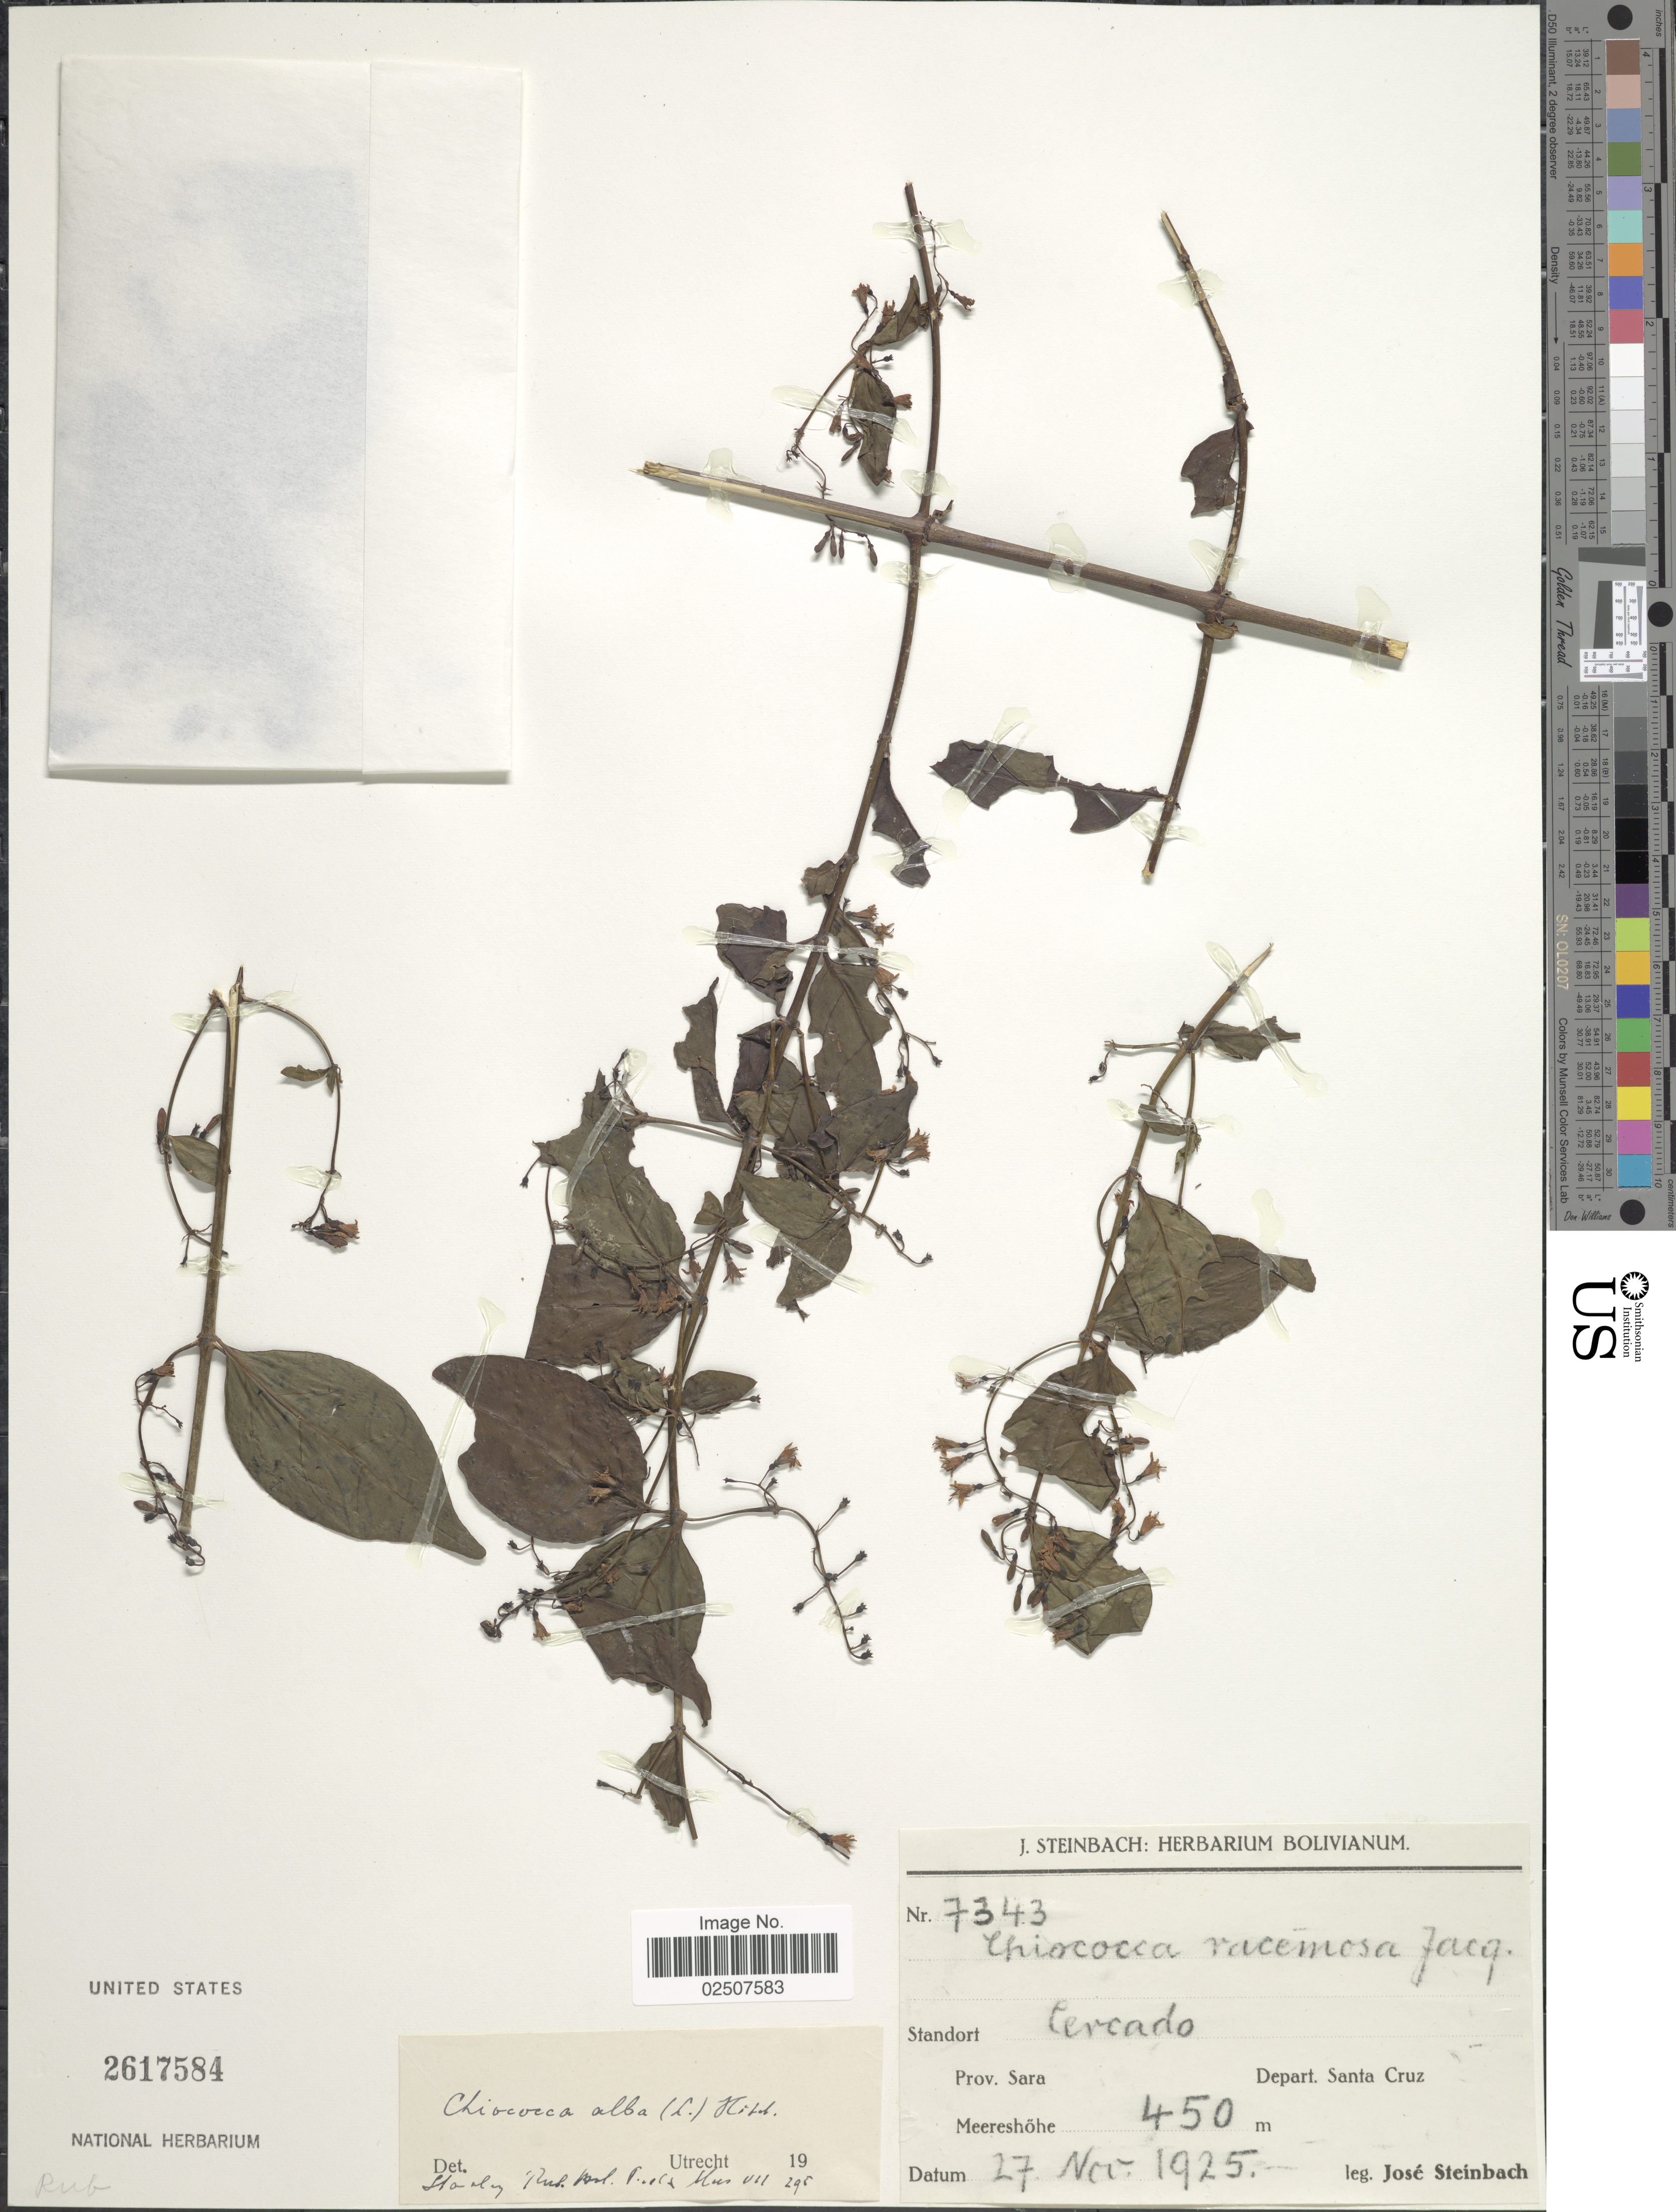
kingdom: Plantae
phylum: Tracheophyta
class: Magnoliopsida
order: Gentianales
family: Rubiaceae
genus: Chiococca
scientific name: Chiococca alba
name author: (L.) Hitchc.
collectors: J. Steinbach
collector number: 7343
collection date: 1925-11-27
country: Bolivia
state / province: Santa Cruz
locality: Cercado, Prov. Sara, Depart. Santa Cruz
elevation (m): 450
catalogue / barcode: US 2617584